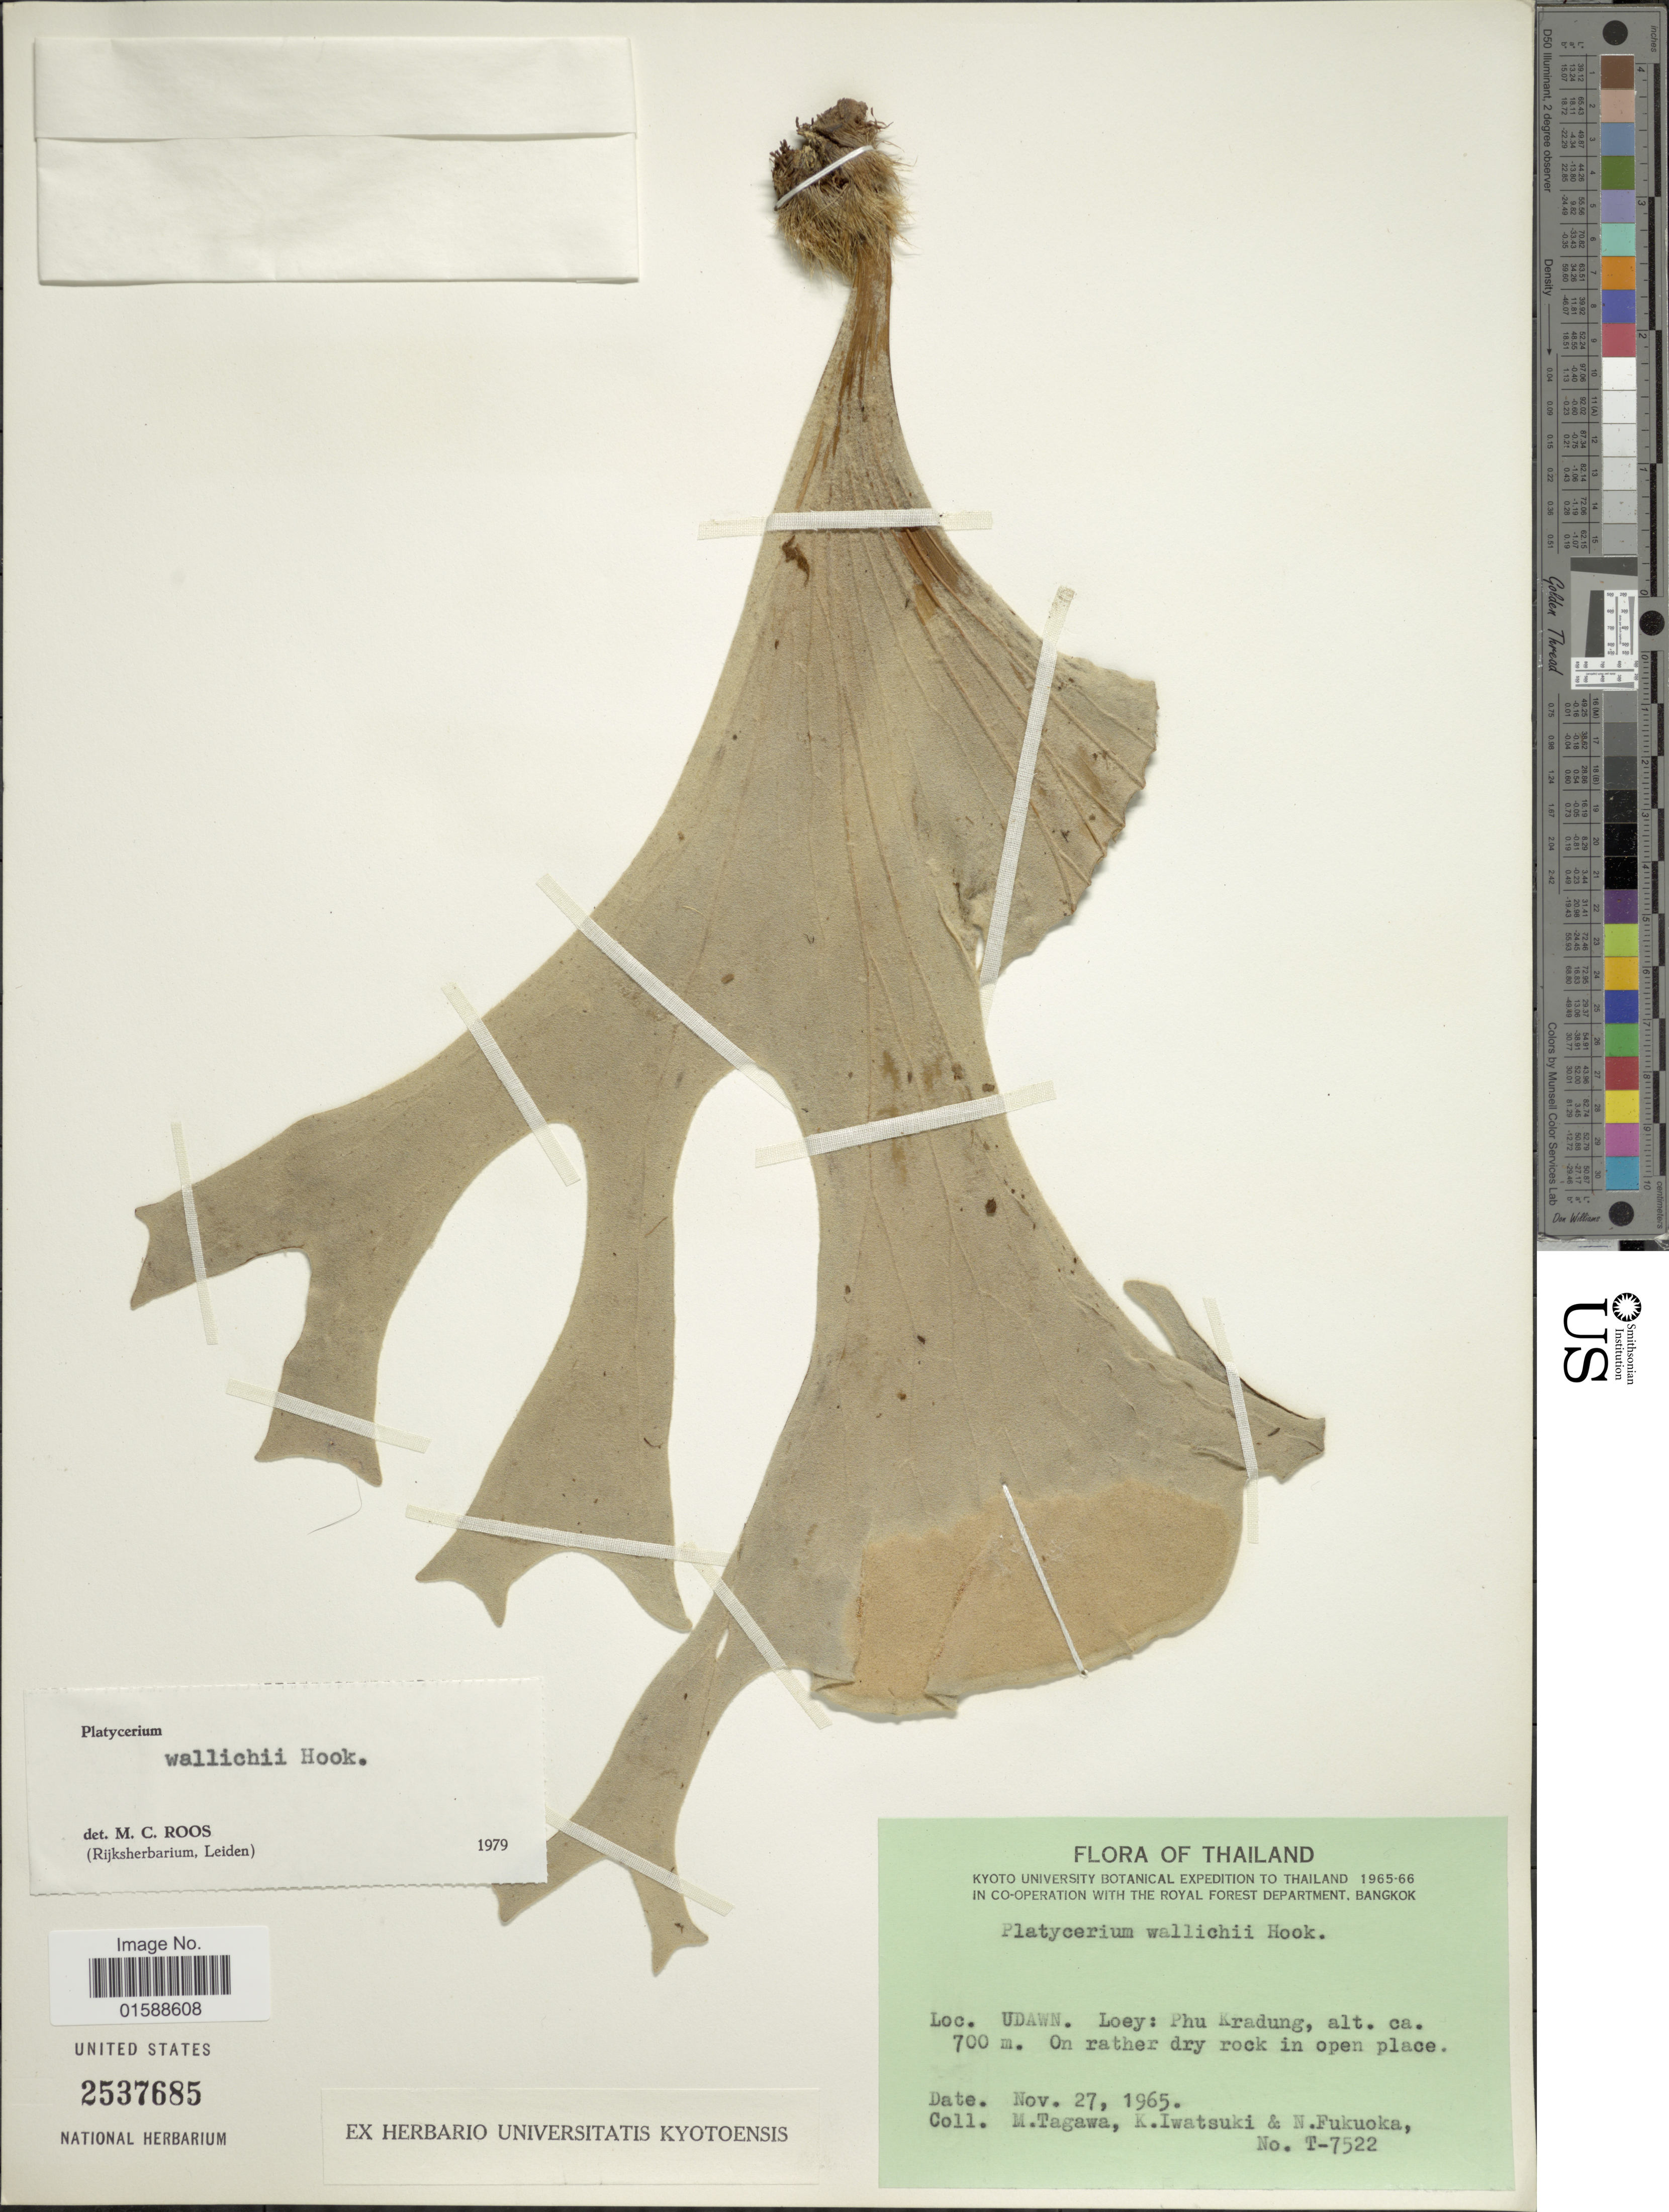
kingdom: Plantae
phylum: Tracheophyta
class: Polypodiopsida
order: Polypodiales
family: Polypodiaceae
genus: Platycerium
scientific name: Platycerium wallichii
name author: Hook.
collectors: M. Tagawa, K. Iwatsuki & N. Fukuoka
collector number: T-7522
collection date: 1965-11-27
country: Thailand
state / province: Loei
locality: Udawn. Loey: Phu Kradung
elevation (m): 700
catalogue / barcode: US 2537685